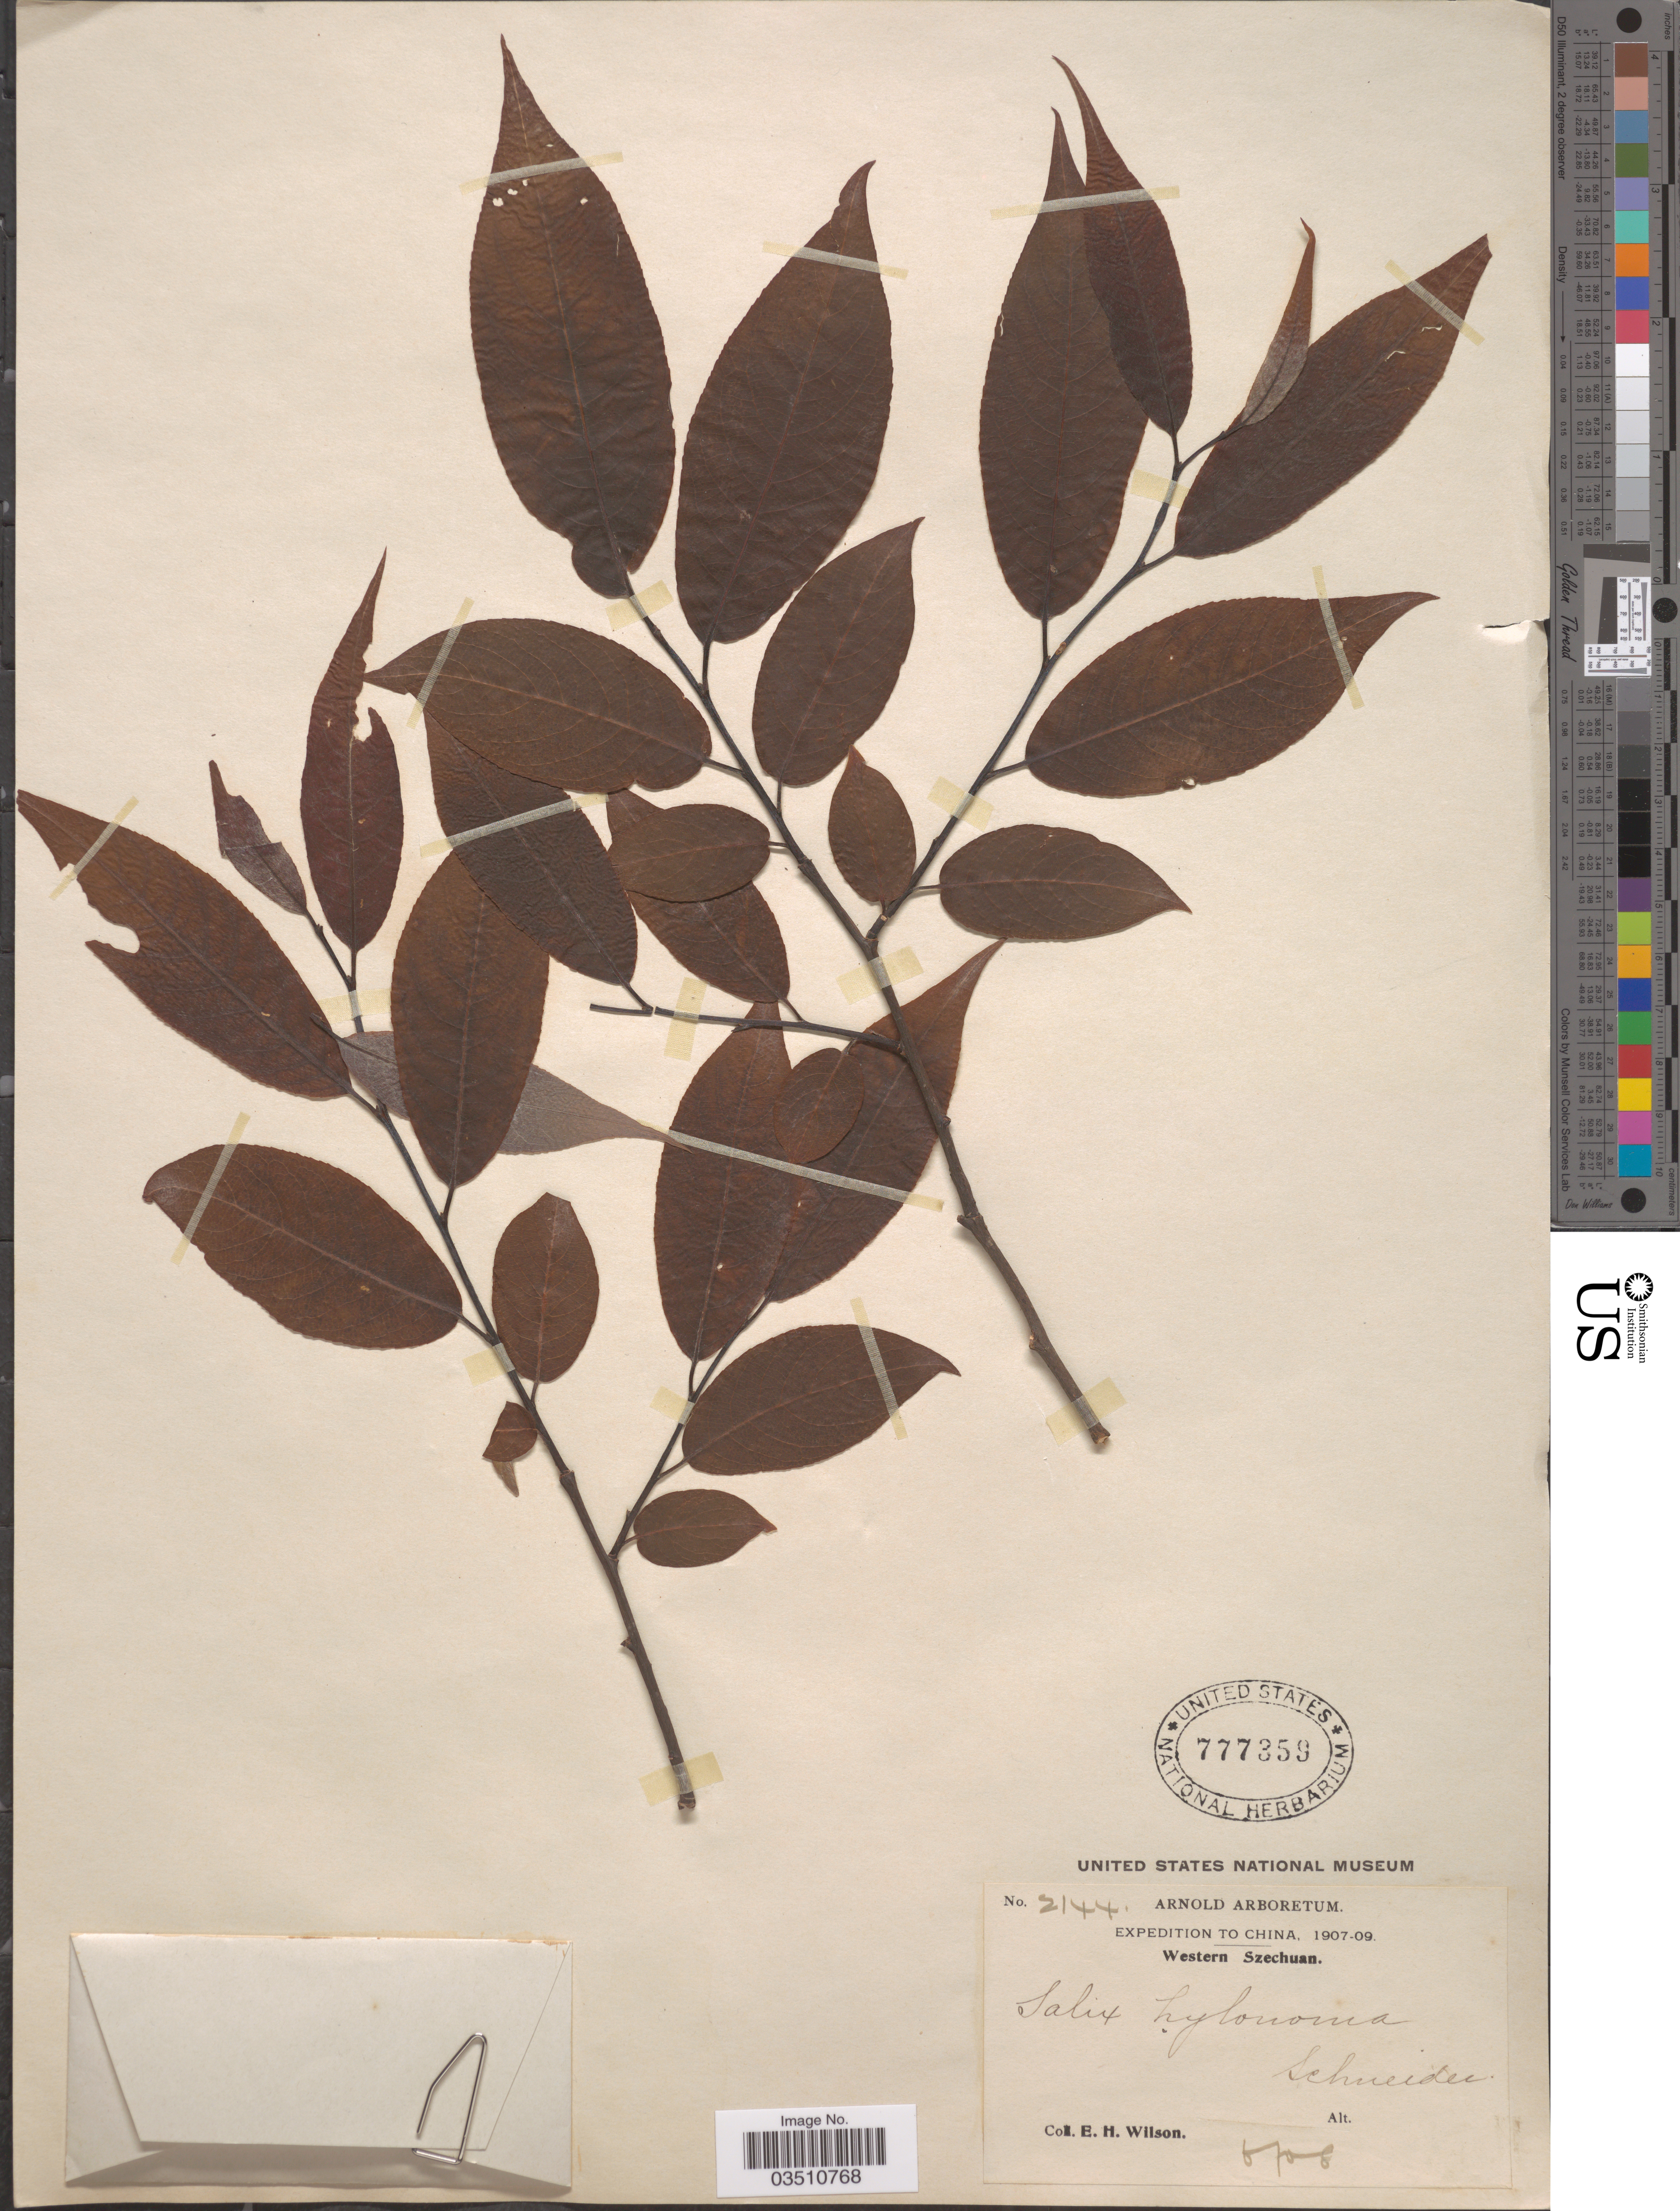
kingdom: Plantae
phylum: Tracheophyta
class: Magnoliopsida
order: Malpighiales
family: Salicaceae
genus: Salix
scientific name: Salix hylonoma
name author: C.K. Schneid. in Sarg.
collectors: E. Wilson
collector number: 2144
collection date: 1908-06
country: China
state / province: Sichuan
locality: Western Szechuan.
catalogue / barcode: US 777359